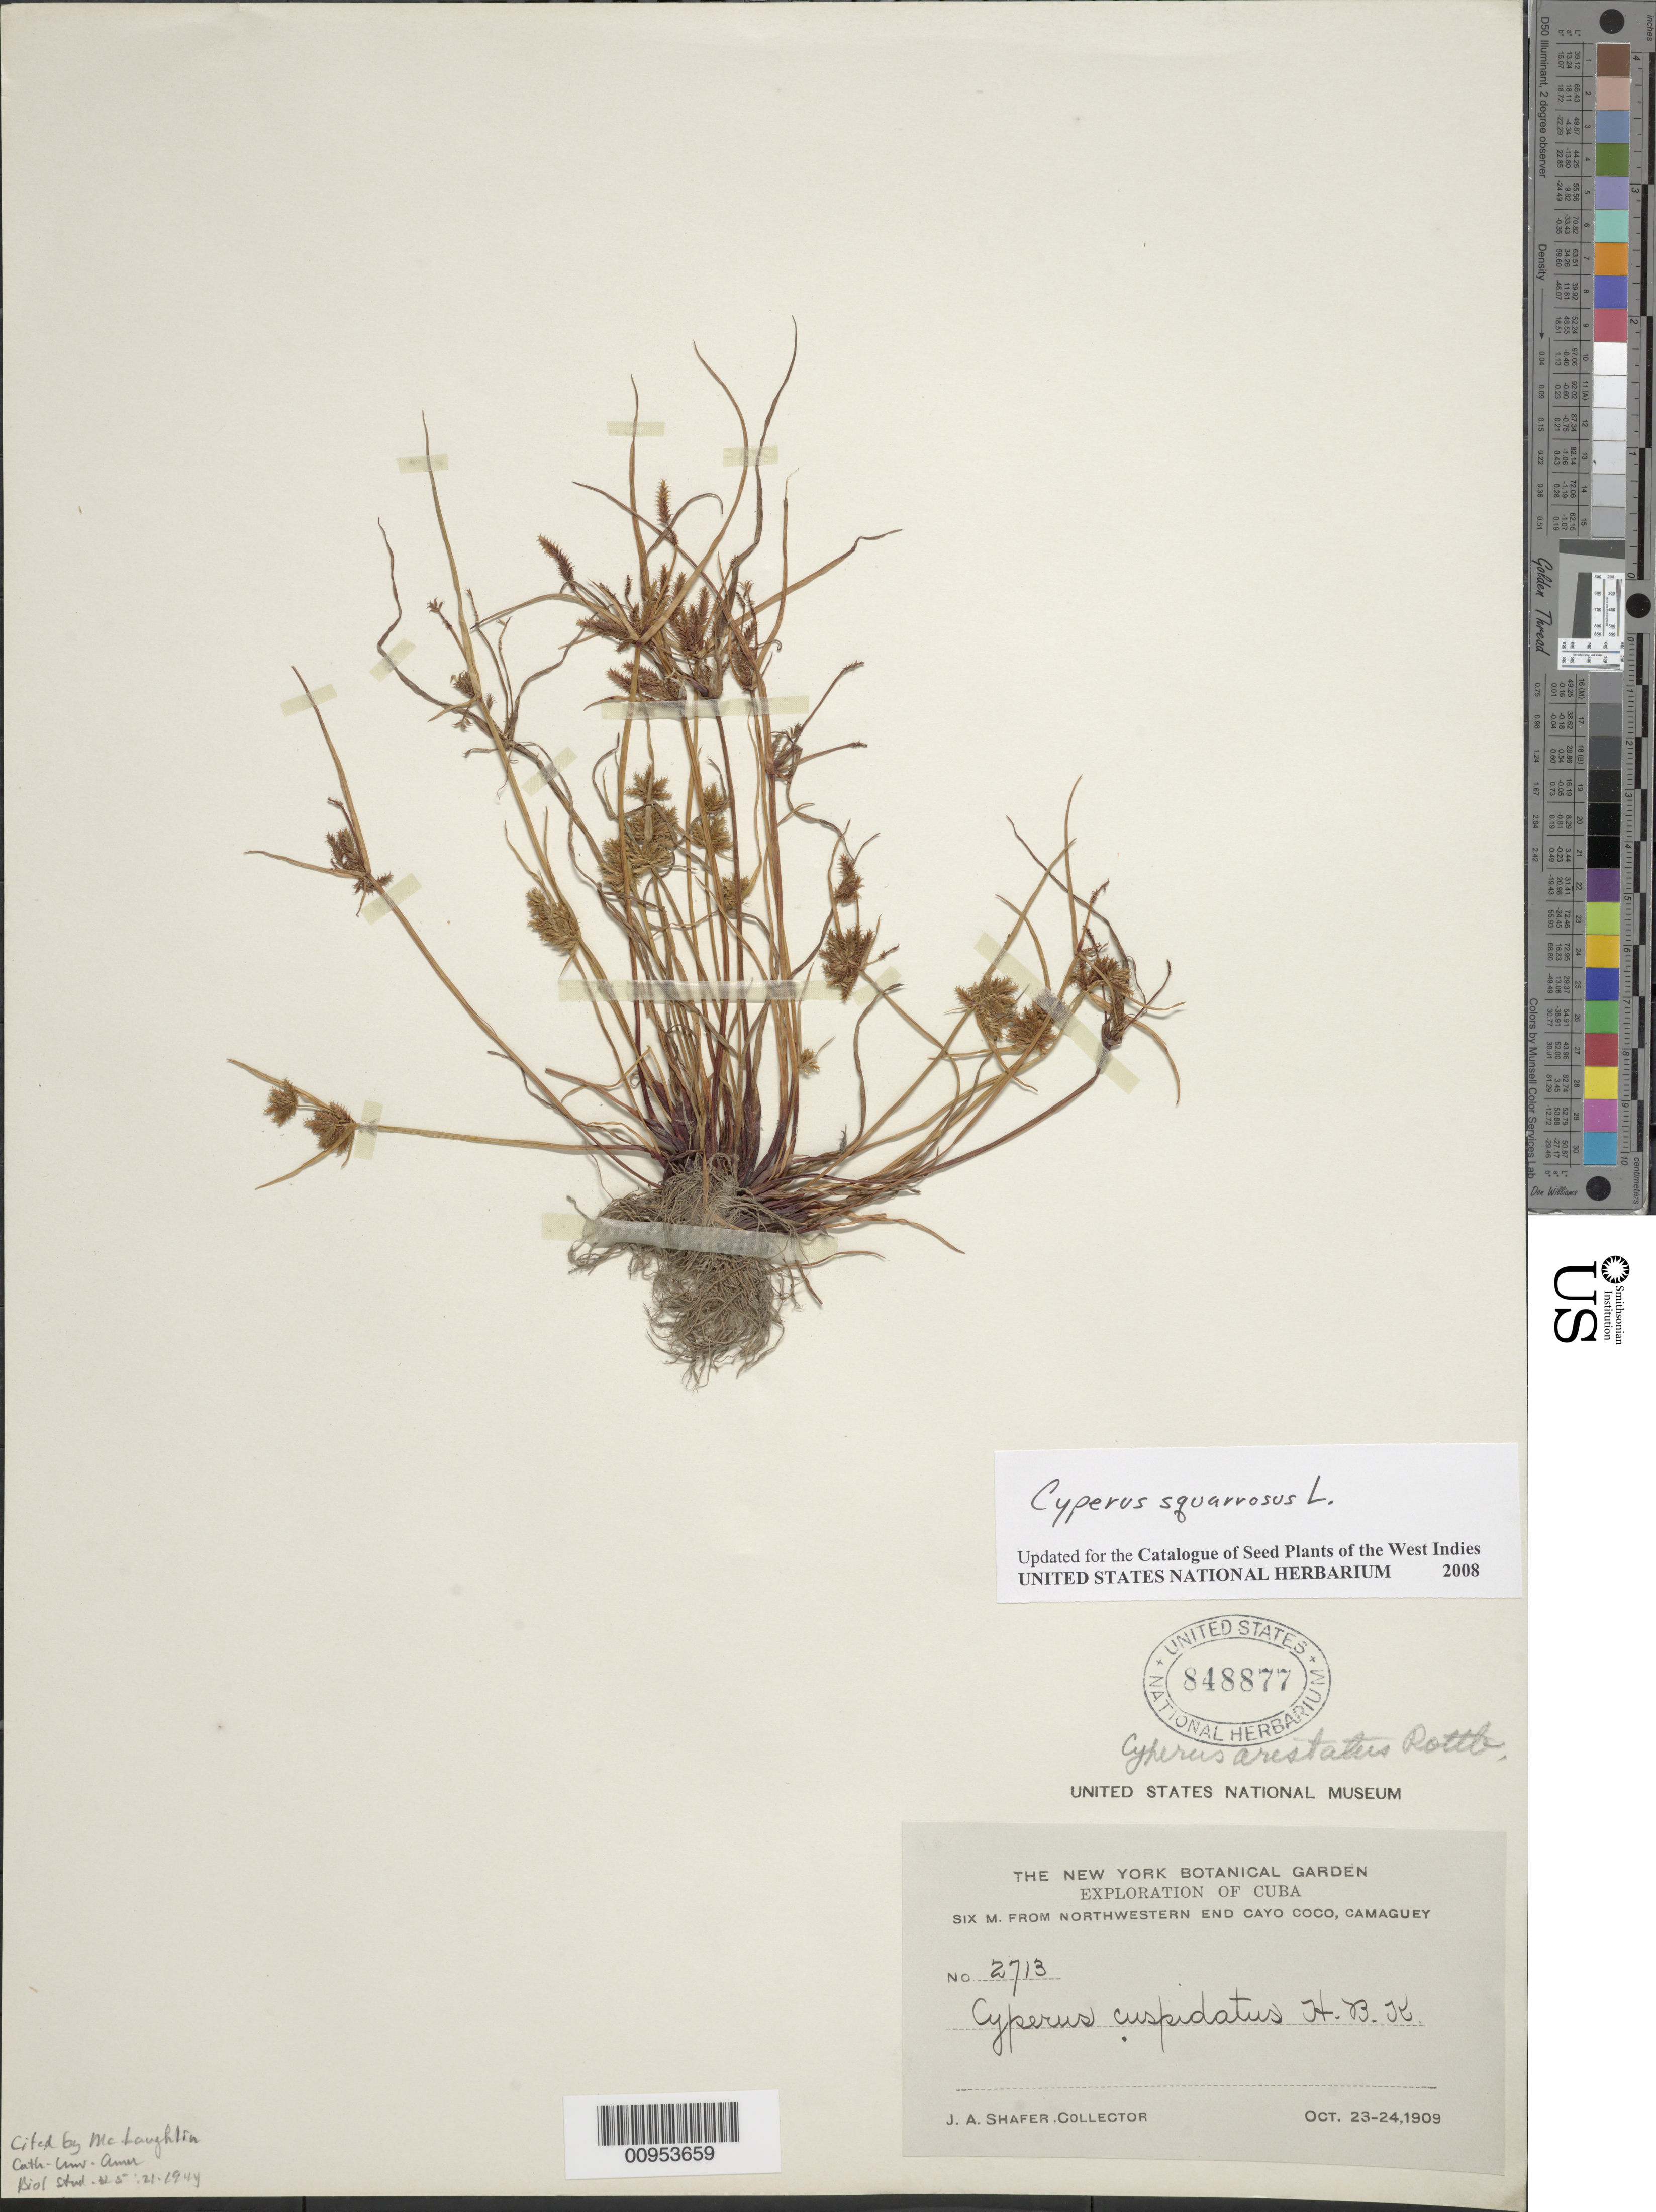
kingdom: Plantae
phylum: Tracheophyta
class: Liliopsida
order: Poales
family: Cyperaceae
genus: Cyperus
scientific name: Cyperus squarrosus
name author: L.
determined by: Strong, M. T., (US), Smithsonian Institution - National Museum of Natural History (UNITED STATES)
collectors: J. A. Shafer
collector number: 2713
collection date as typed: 23 Oct 1909 to 24 Oct 1909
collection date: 1909-10-23/1909-10-24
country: Cuba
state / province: Camagüey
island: Cuba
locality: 6 m from northwestern end Cayo Coco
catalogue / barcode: US 848877